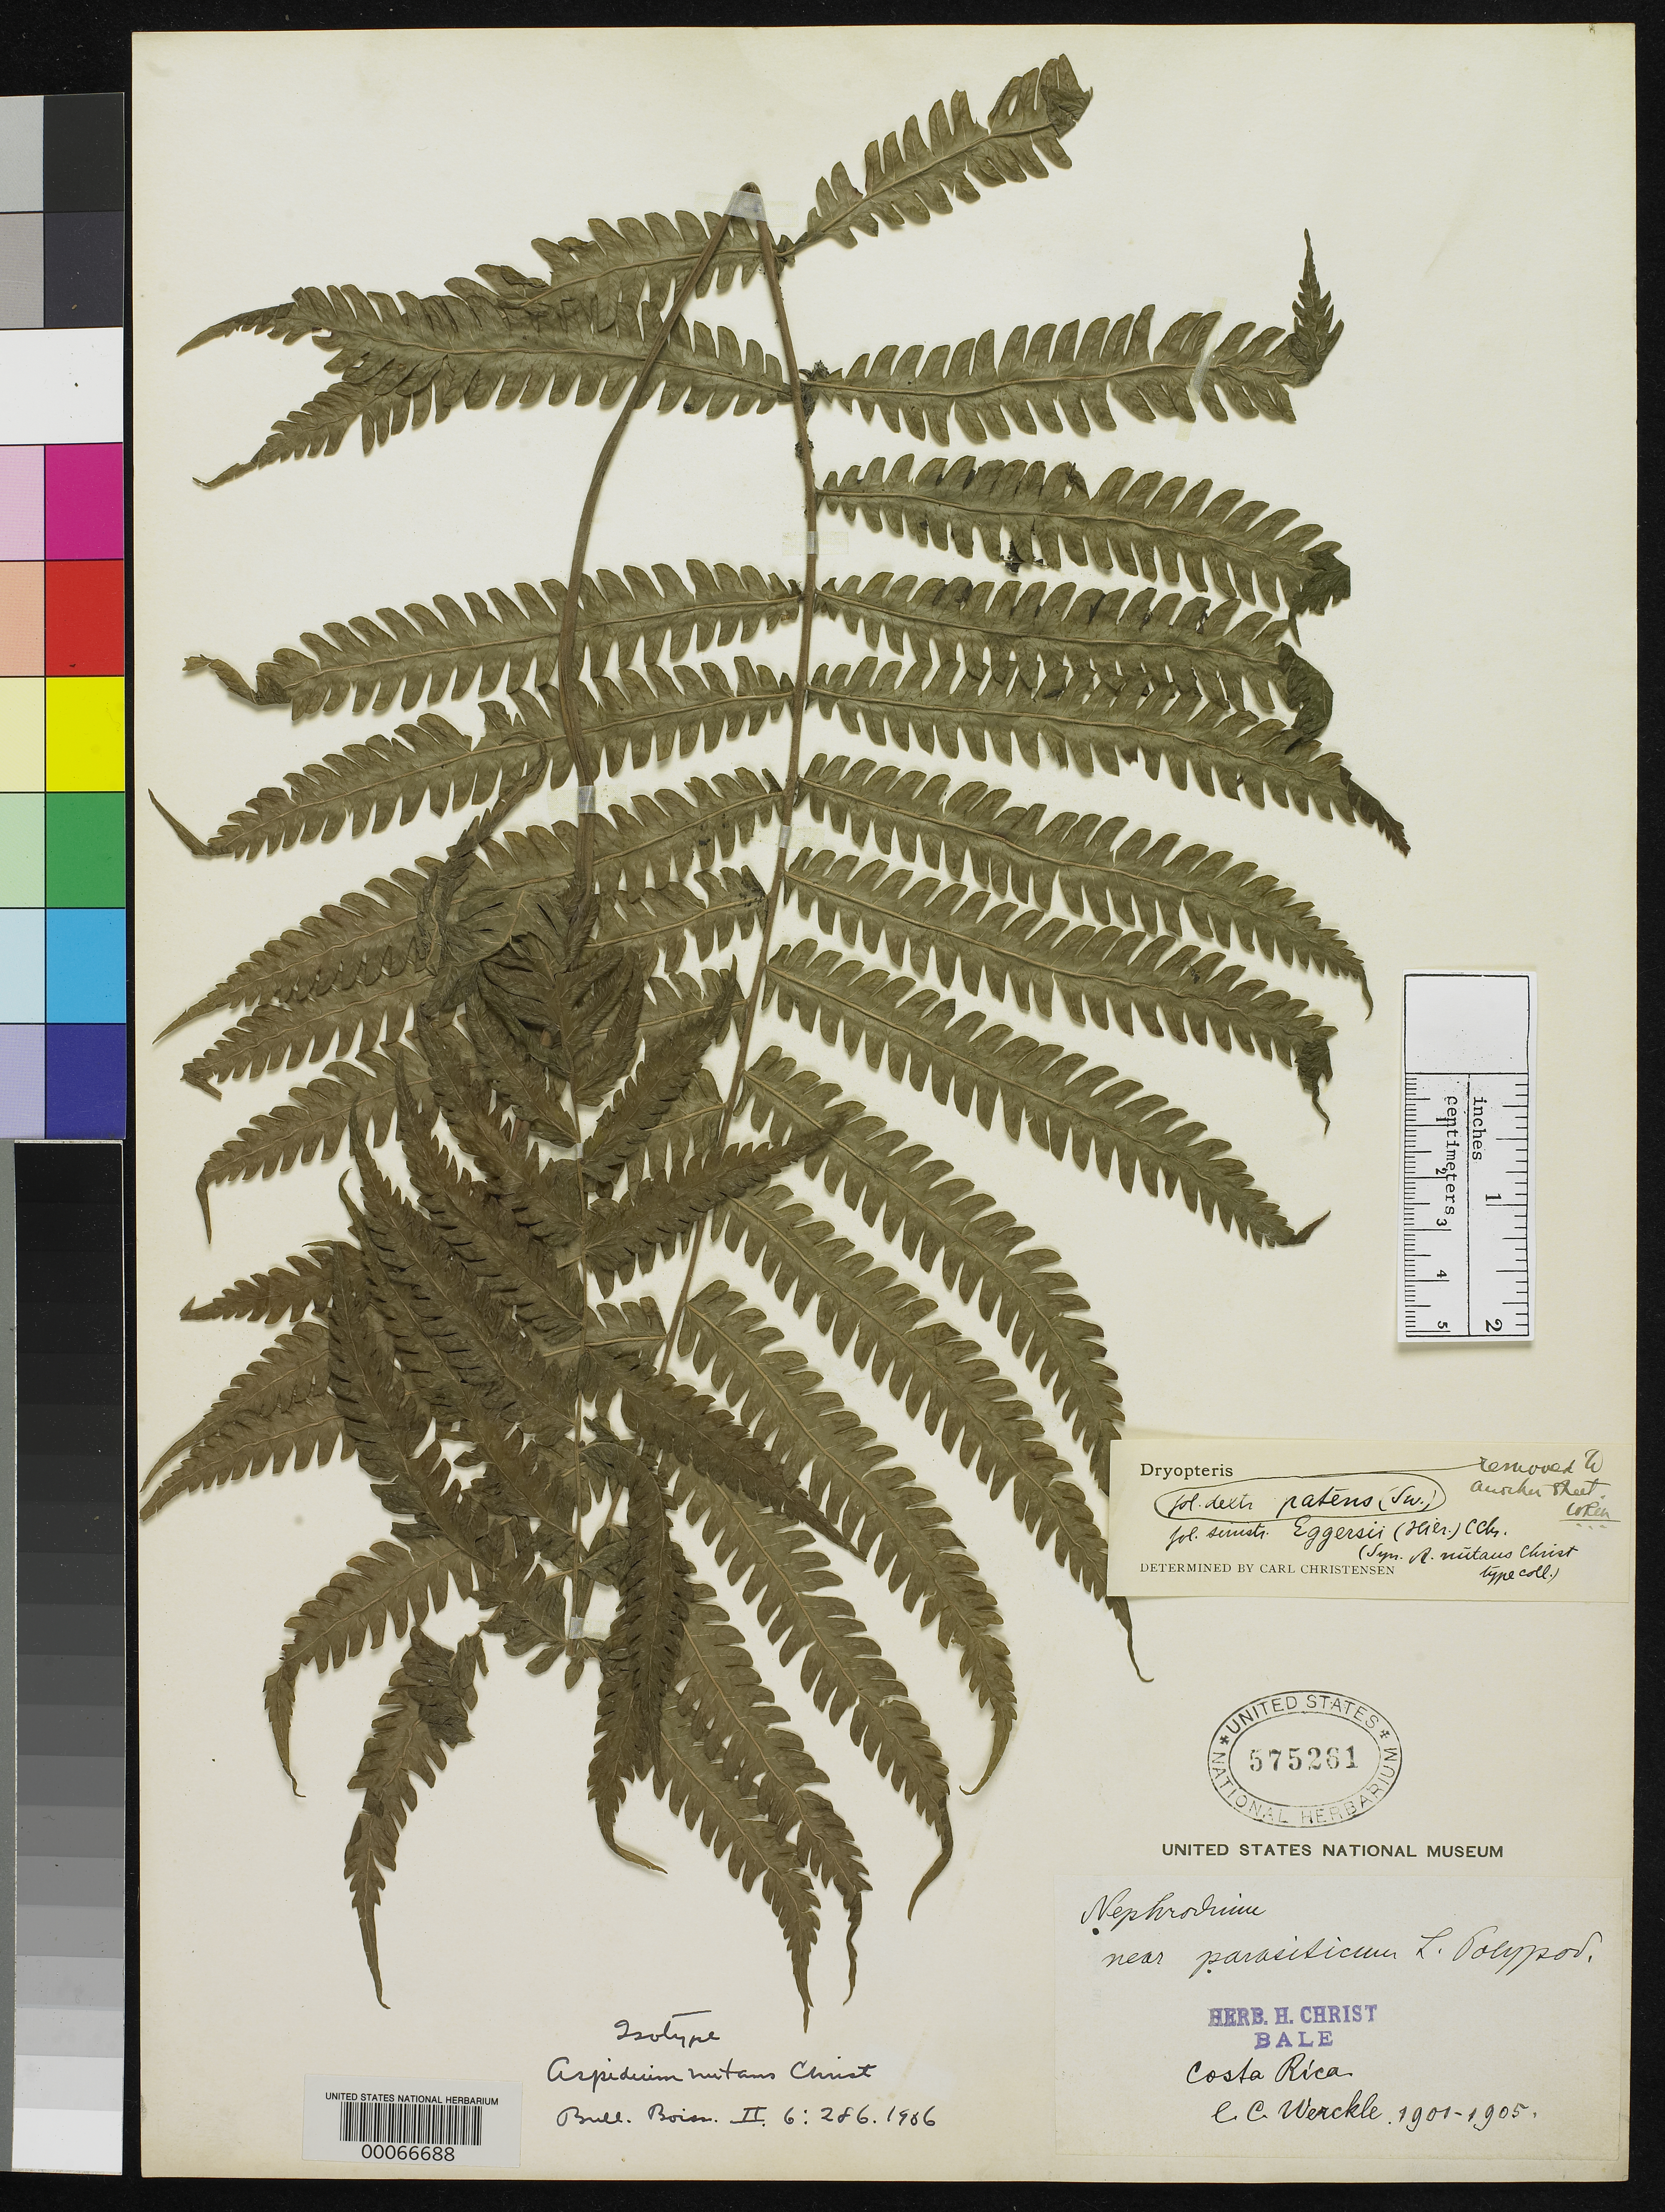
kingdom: Plantae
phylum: Tracheophyta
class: Polypodiopsida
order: Polypodiales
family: Tectariaceae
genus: Aspidium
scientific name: Aspidium nutans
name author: Christ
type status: Type Collection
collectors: C. C Wercklé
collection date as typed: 1901 to -- --- 1905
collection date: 1901/1905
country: Costa Rica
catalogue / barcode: US 575261